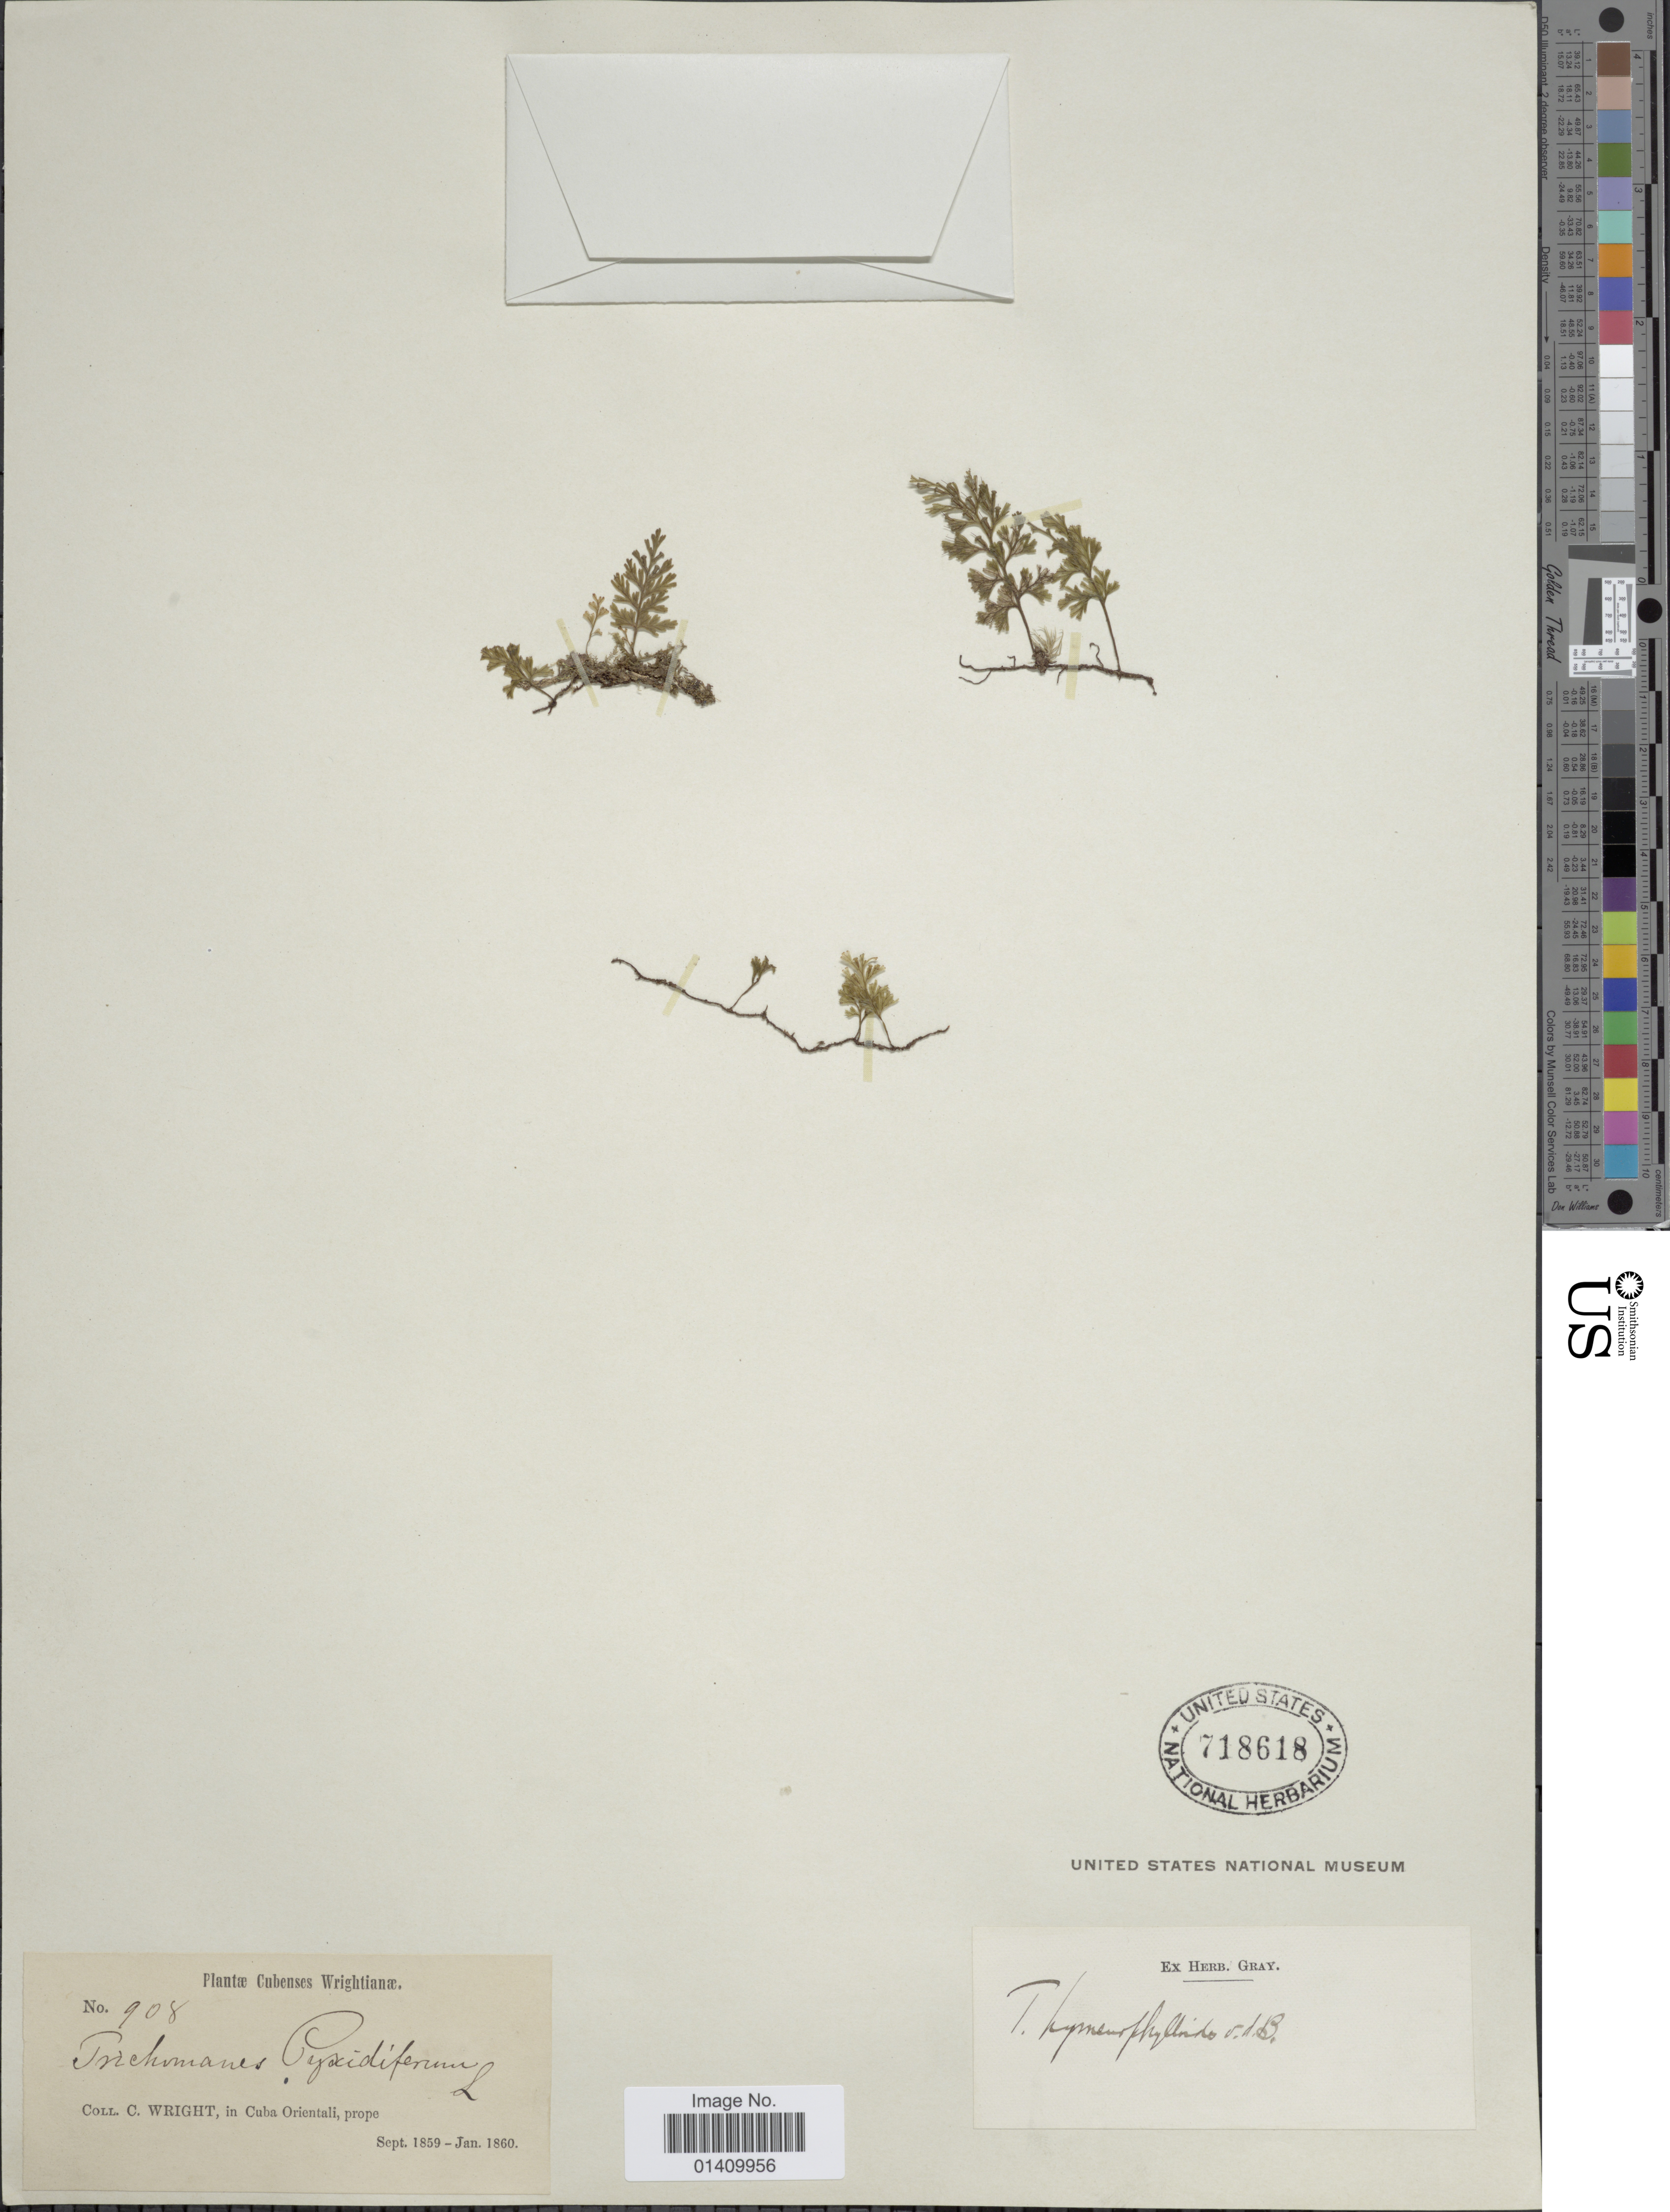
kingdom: Plantae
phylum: Tracheophyta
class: Polypodiopsida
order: Hymenophyllales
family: Hymenophyllaceae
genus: Polyphlebium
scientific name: Polyphlebium pyxidiferum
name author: (L.) Ebihara & Dubuisson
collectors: C. Wright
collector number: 908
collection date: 1859-09/1860-01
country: Cuba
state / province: Oriente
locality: In Cuba Orientali prope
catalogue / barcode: US 718618